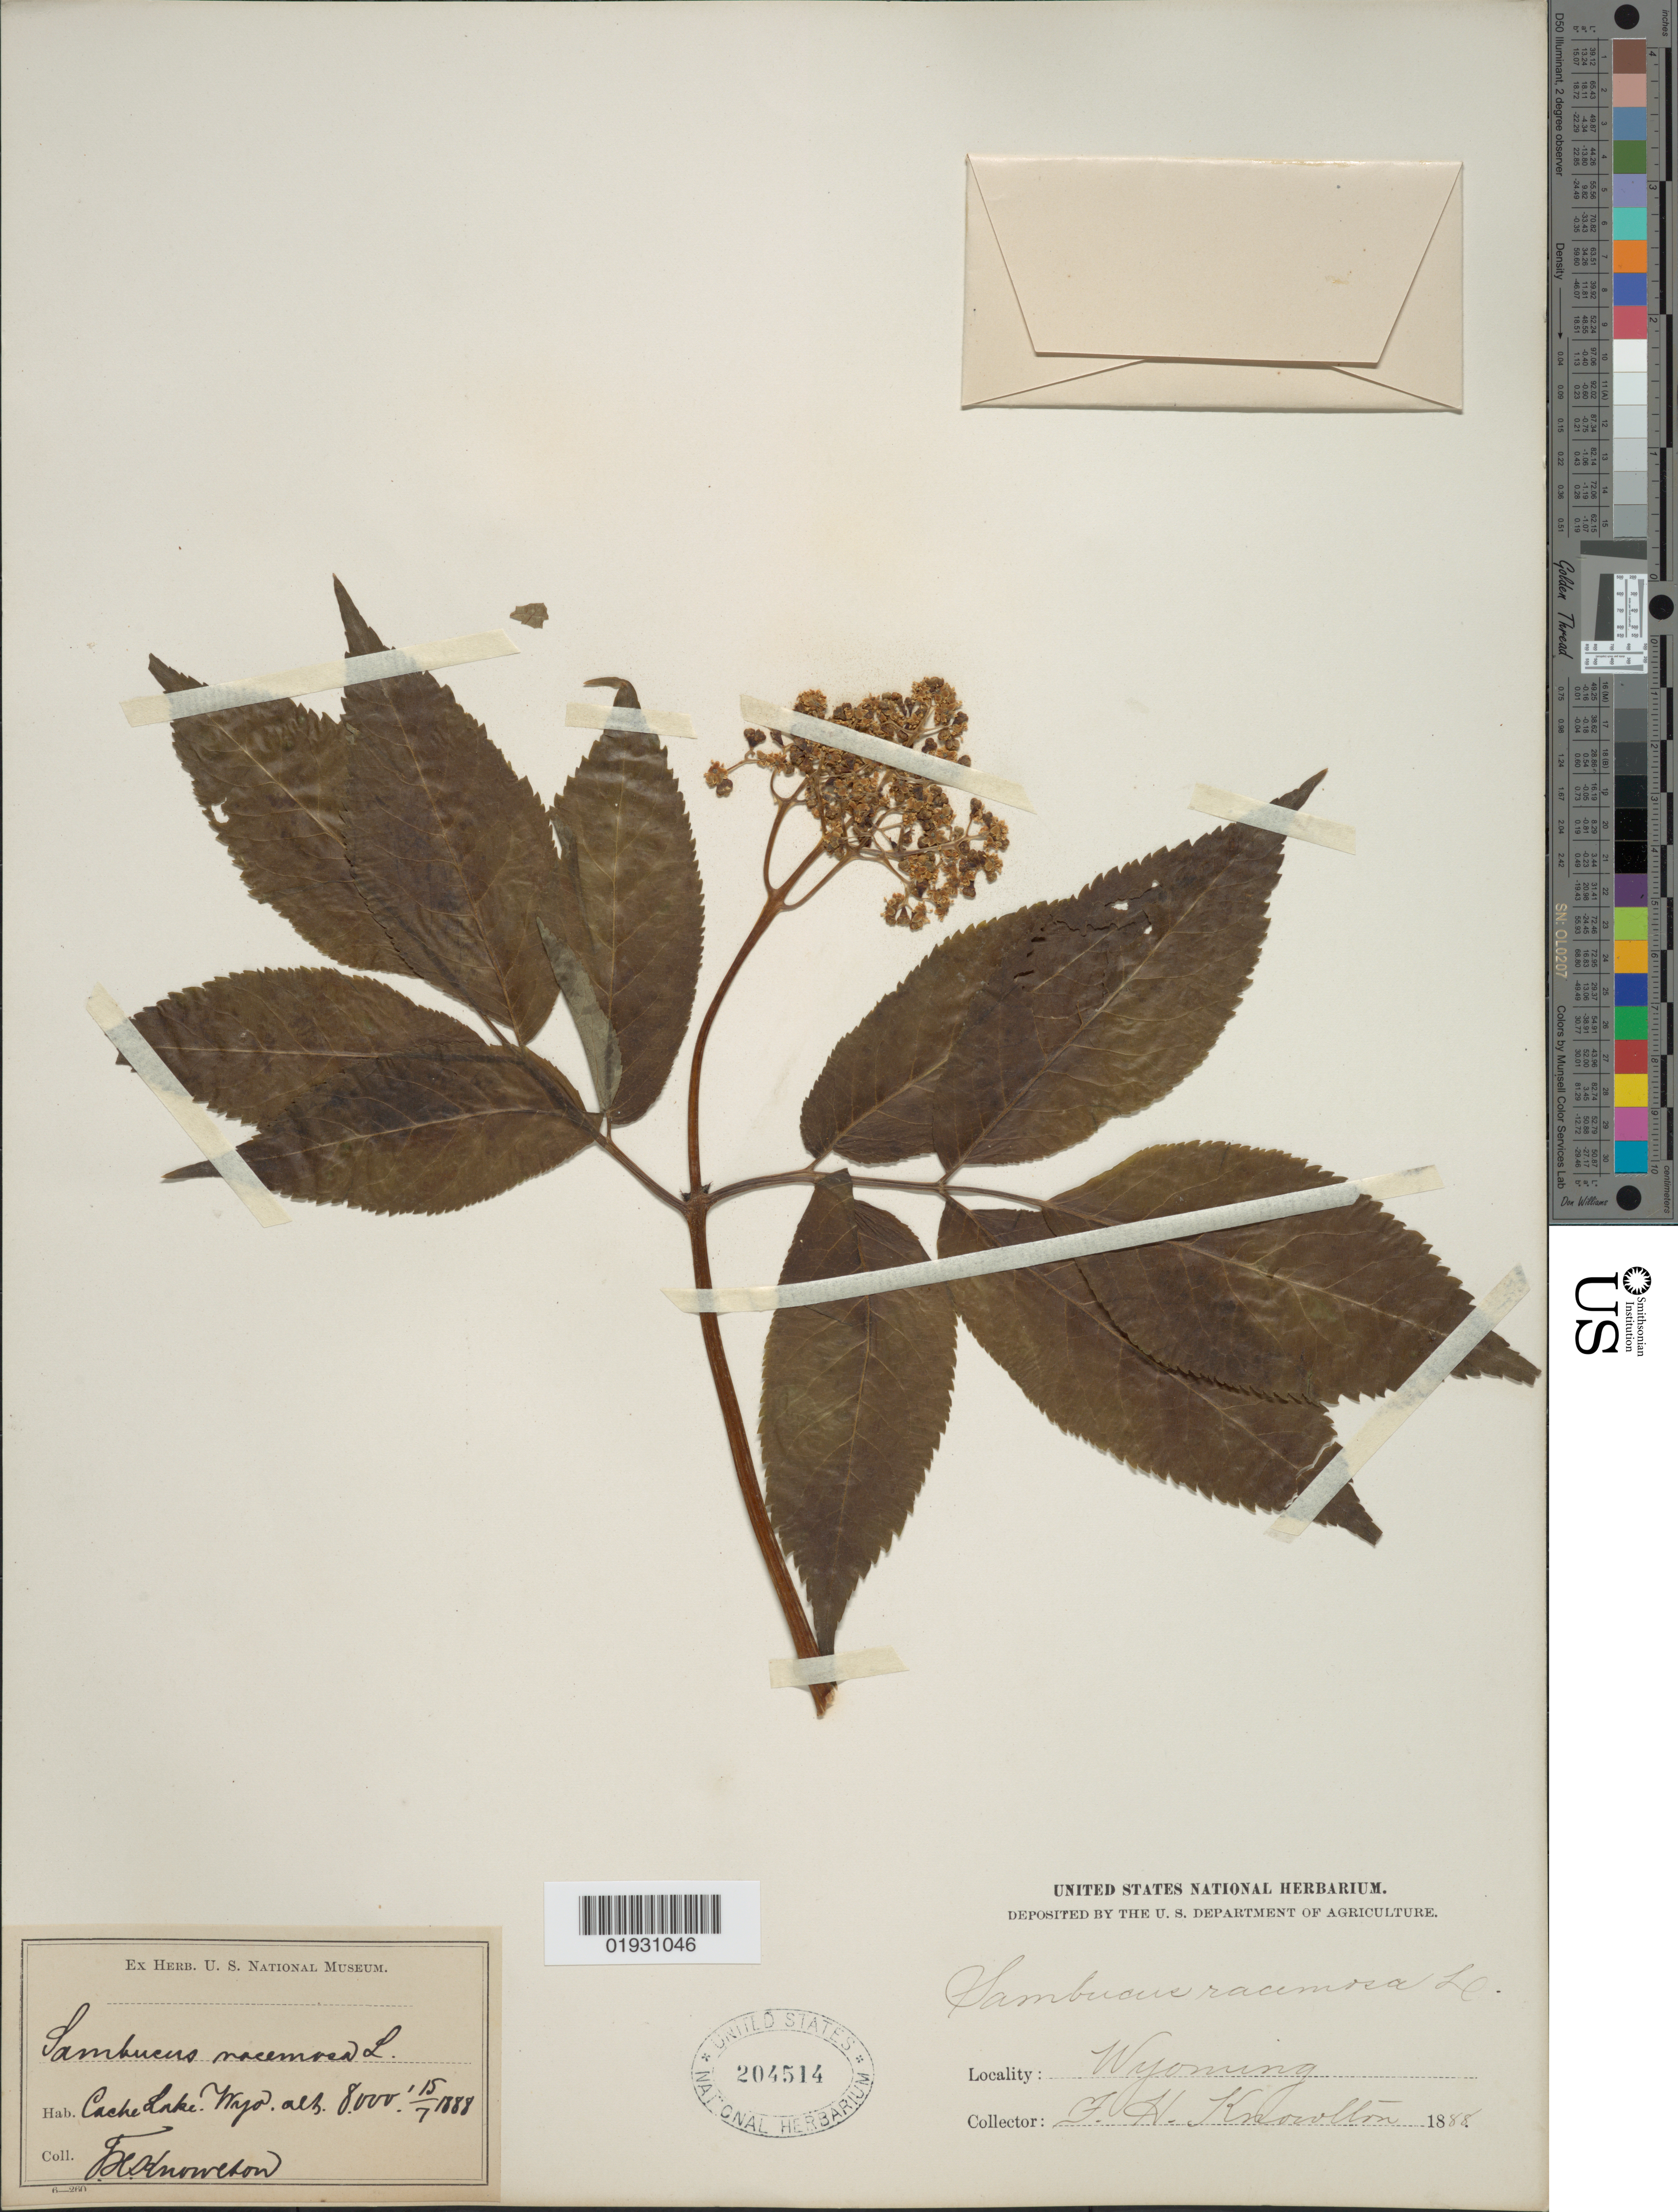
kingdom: Plantae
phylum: Tracheophyta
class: Magnoliopsida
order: Dipsacales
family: Viburnaceae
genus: Sambucus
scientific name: Sambucus melanocarpa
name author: A. Gray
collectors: F. H. Knowlton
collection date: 1888-07-15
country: United States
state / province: Wyoming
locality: Cache Lake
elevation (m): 2438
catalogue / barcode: US 204514